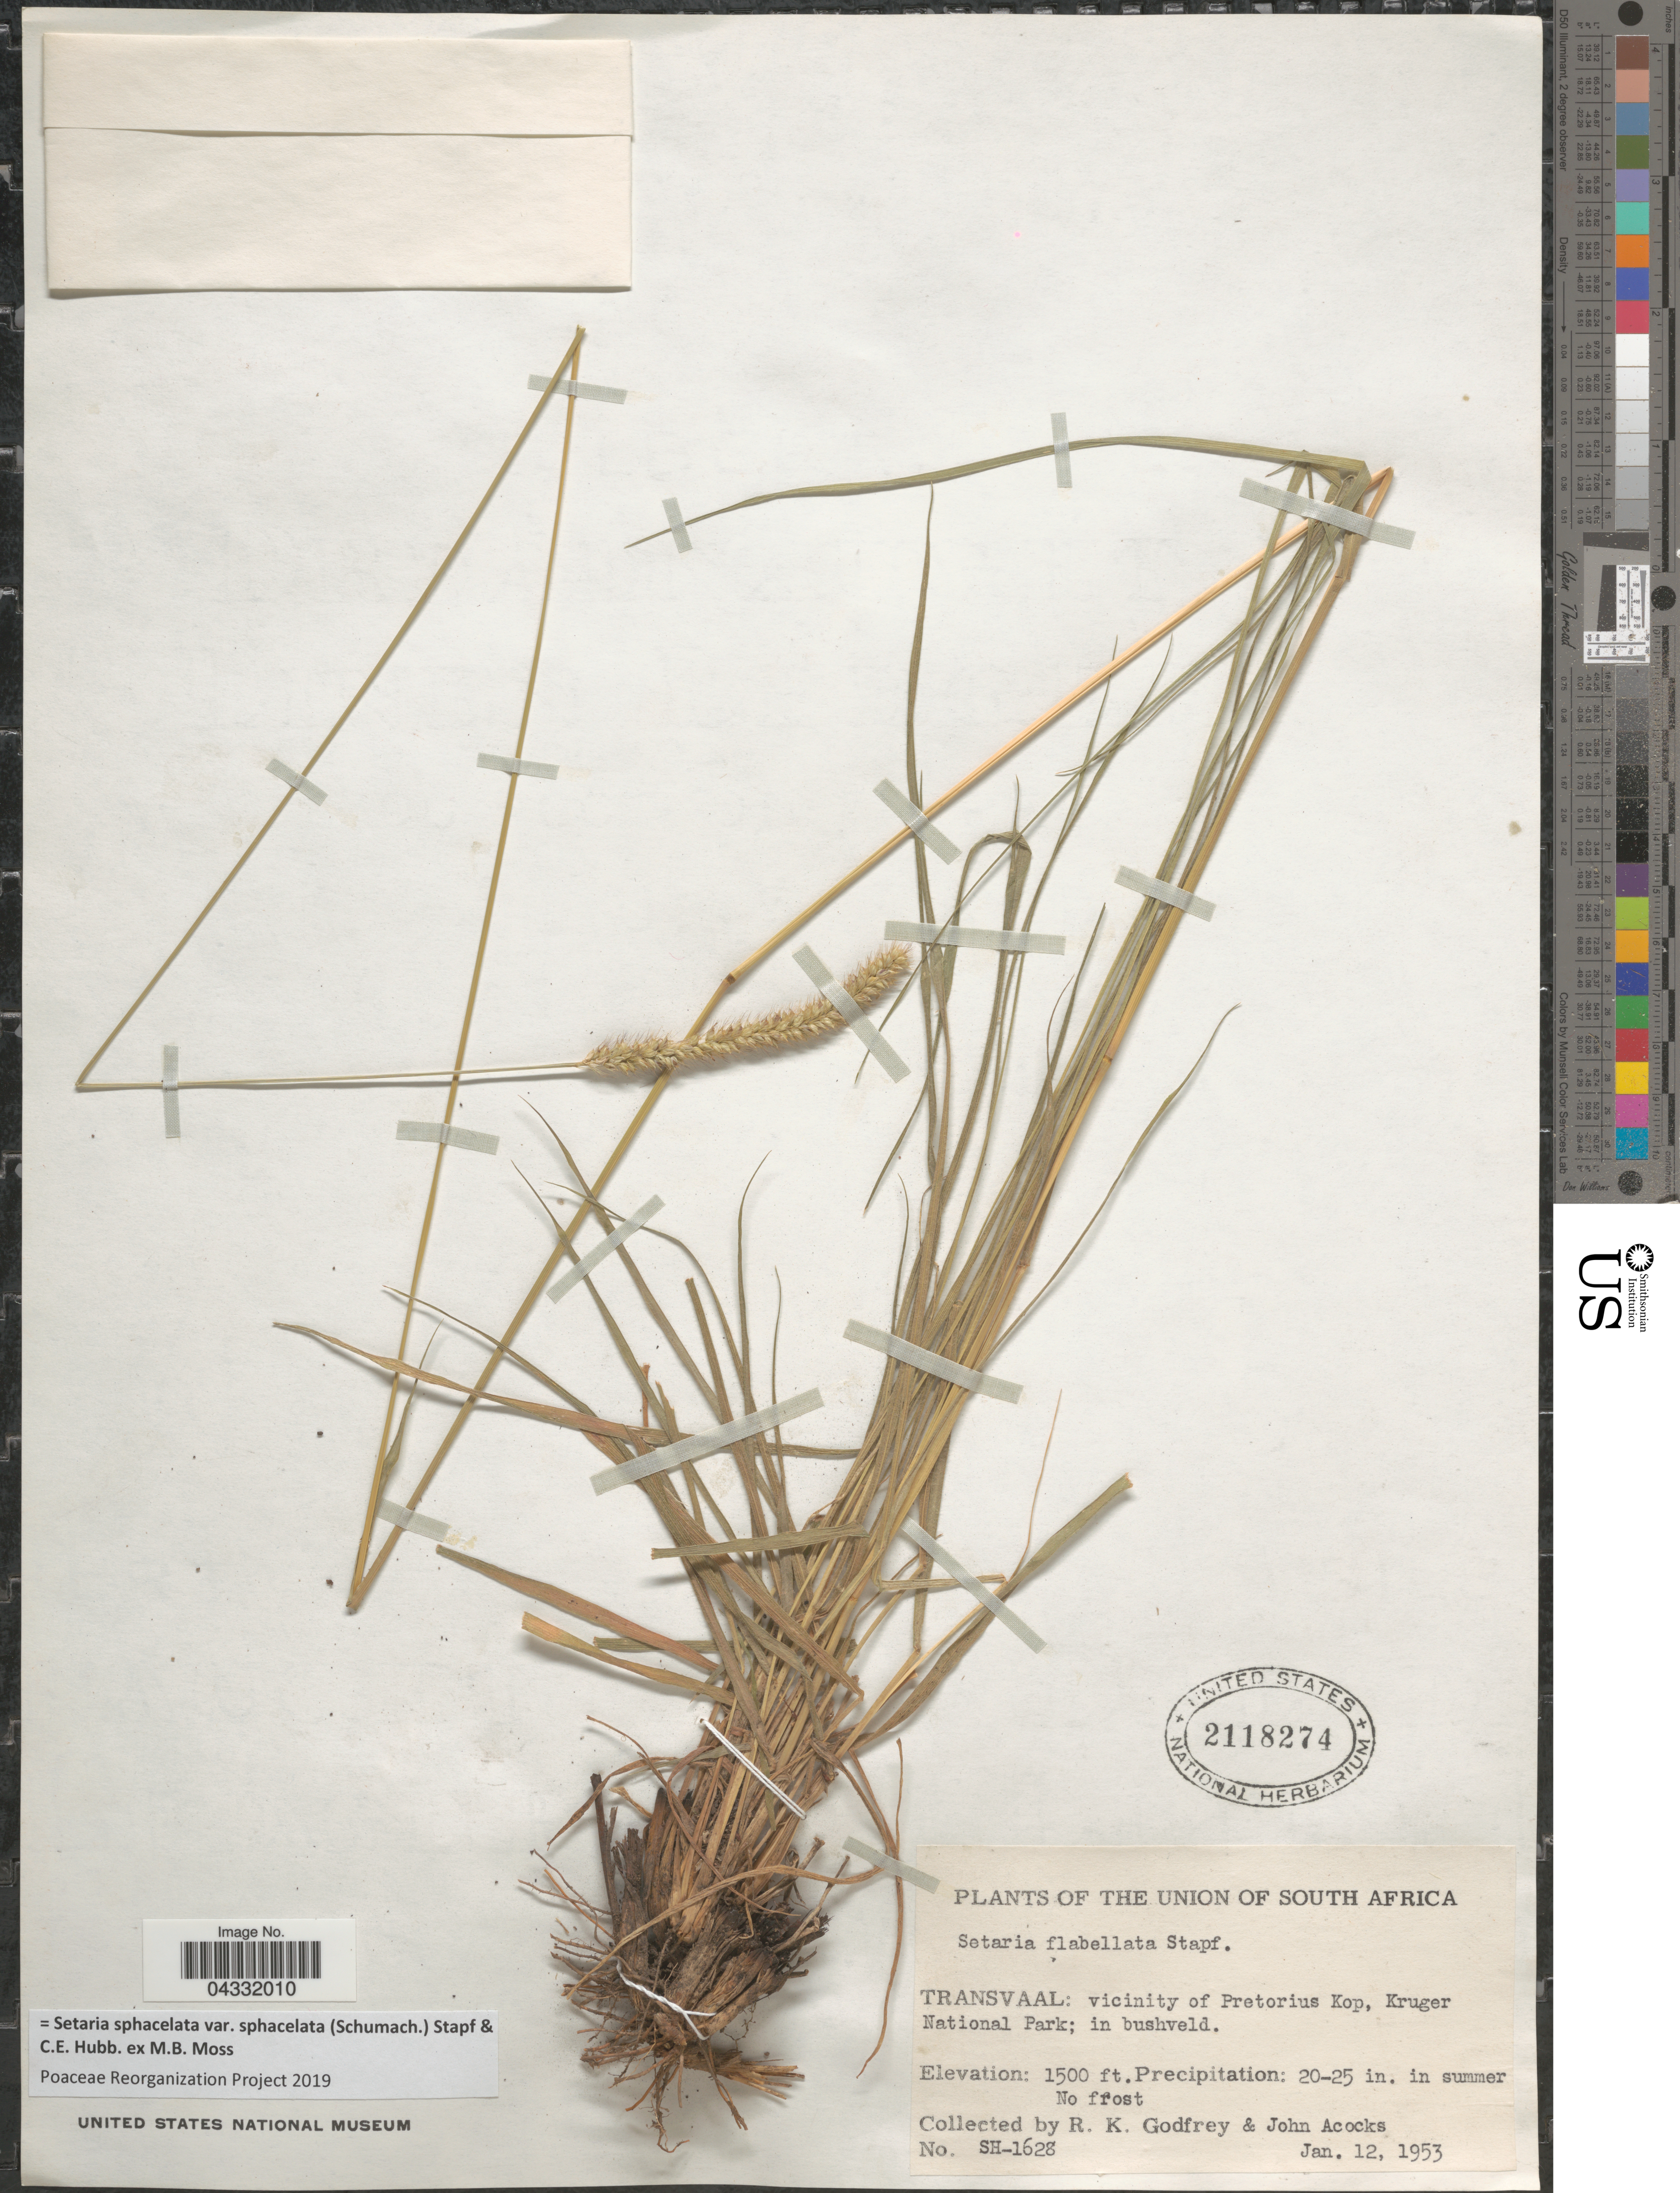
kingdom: Plantae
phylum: Tracheophyta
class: Liliopsida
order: Poales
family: Poaceae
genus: Setaria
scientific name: Setaria sphacelata var. sphacelata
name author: (Schumach.) Stapf & C. E. Hubb. ex M.B. Moss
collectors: R. K. Godfrey & J. P. Acocks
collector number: SH-1628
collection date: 1953-01-12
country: South Africa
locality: Union of South Africa. Transvaal: vicinity of Pretorius Kop, Kruger National Park.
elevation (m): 457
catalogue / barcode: US 2118274